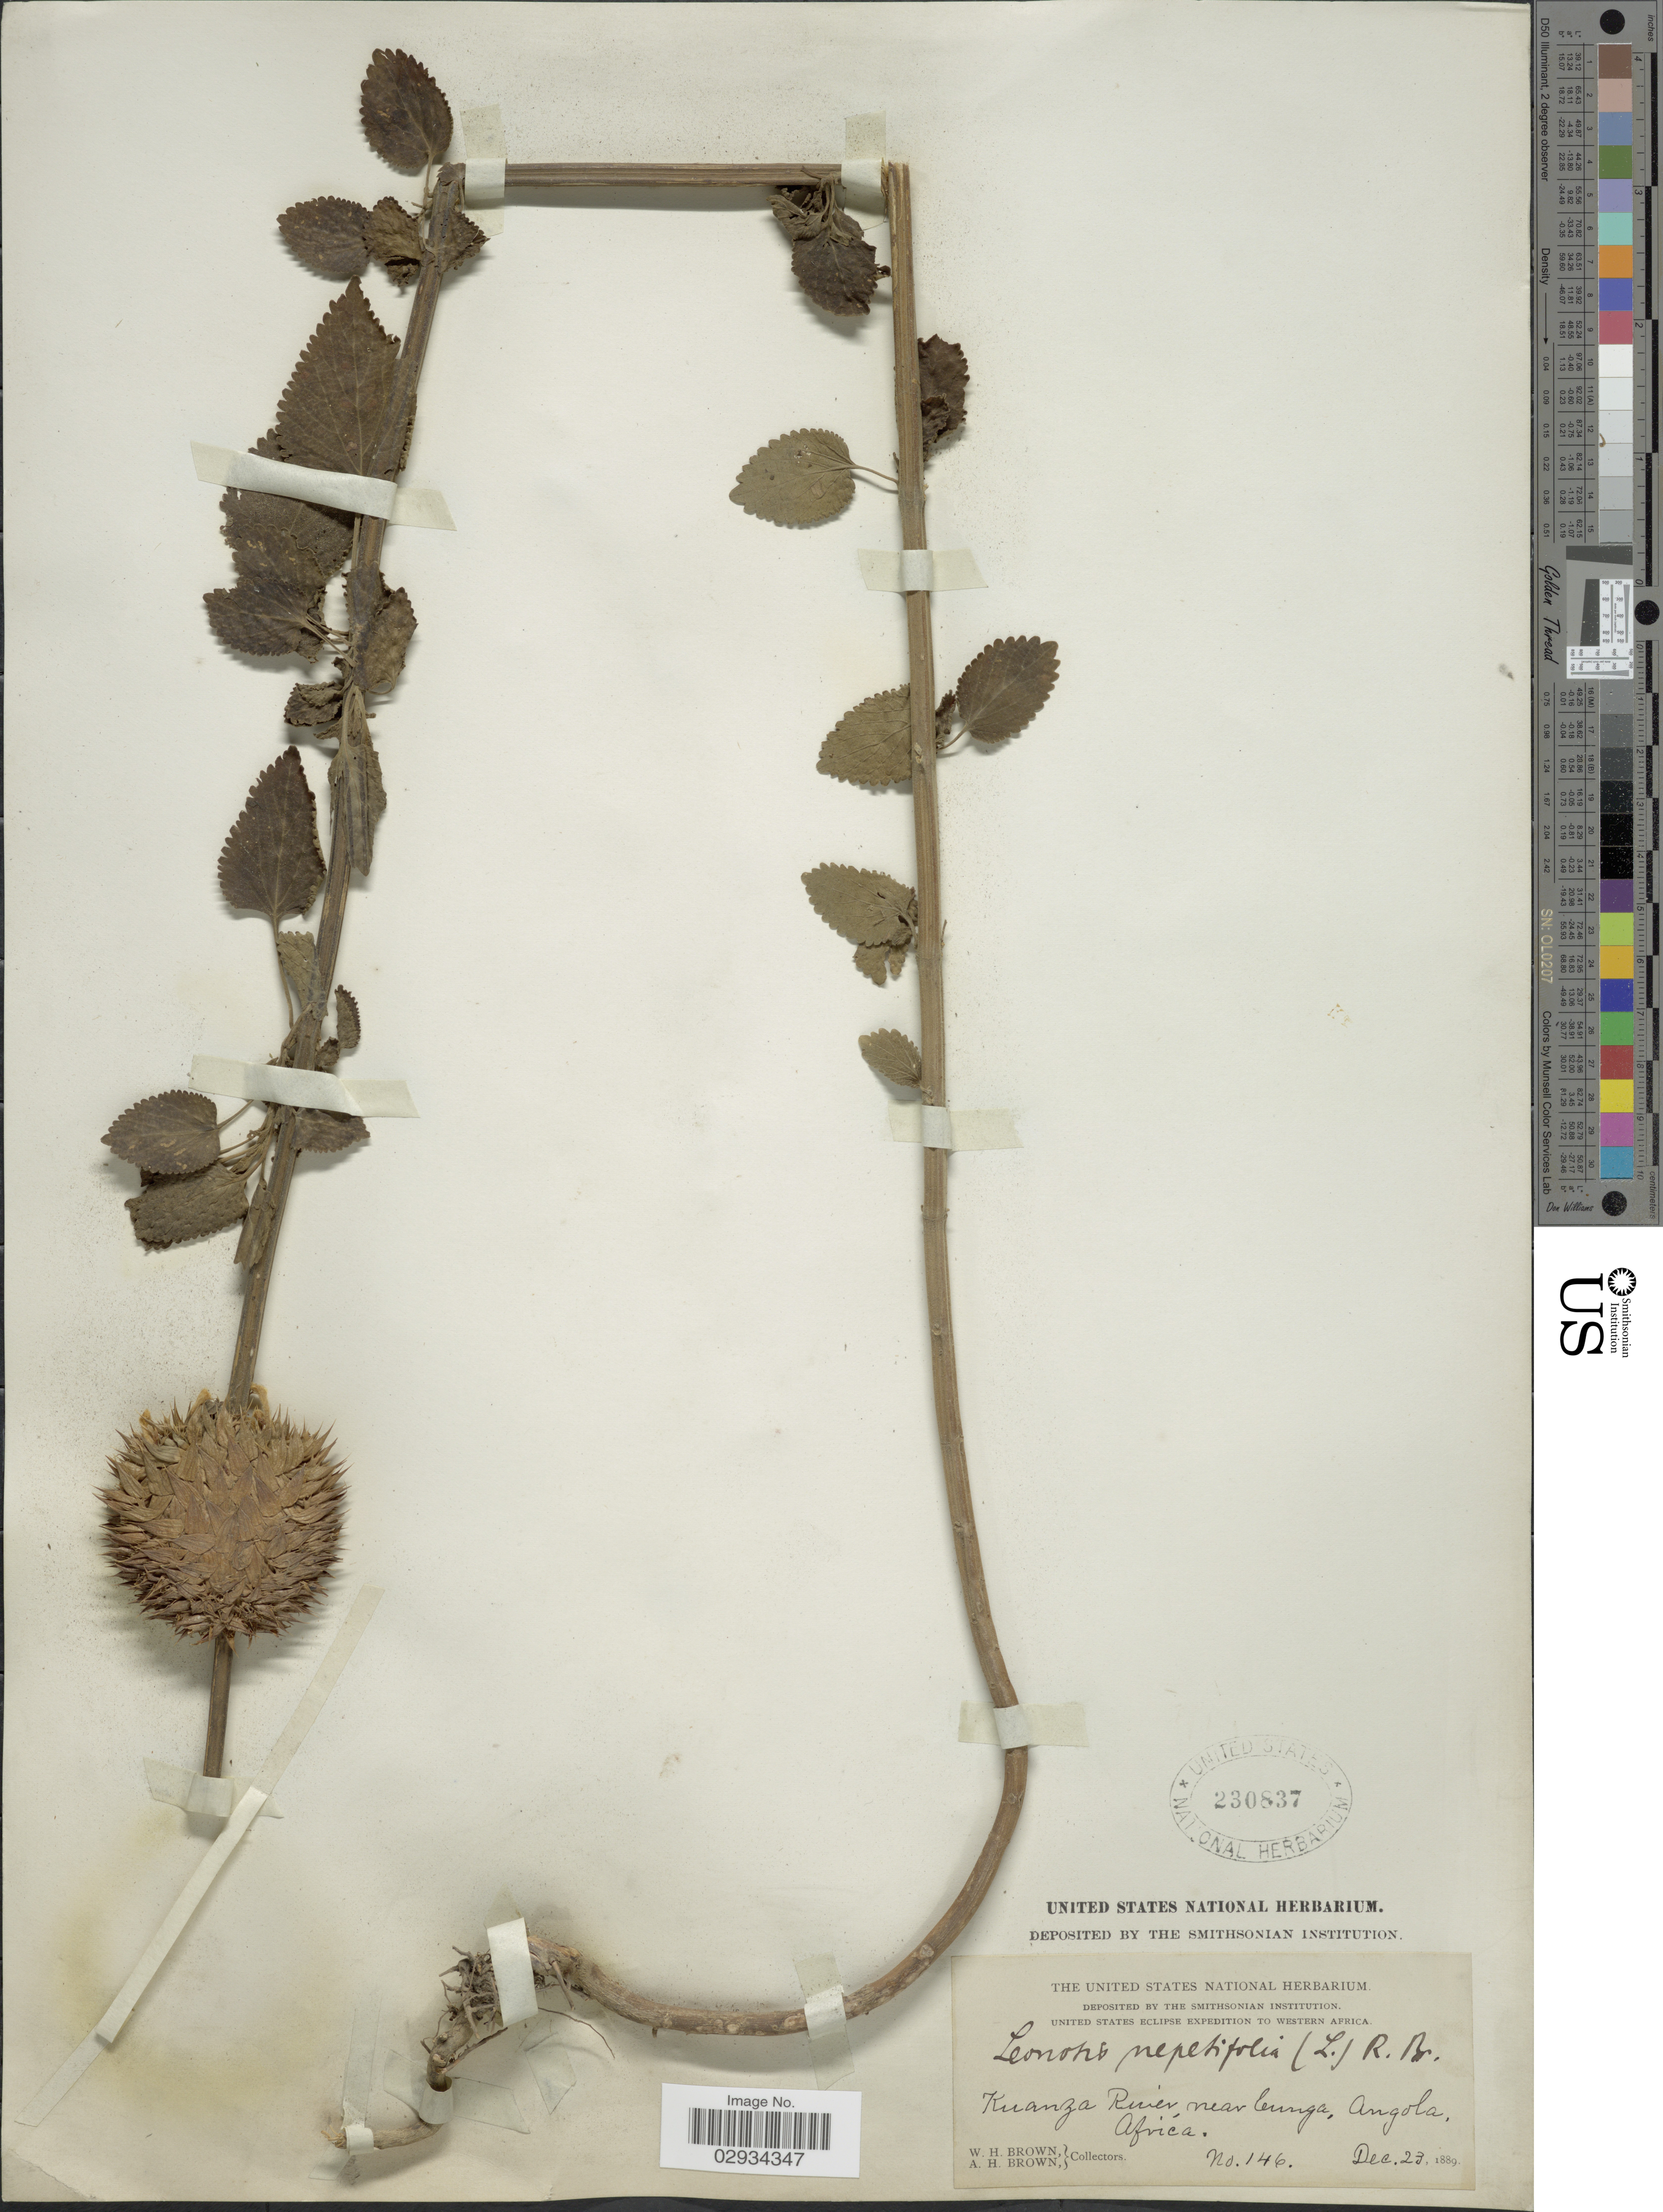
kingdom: Plantae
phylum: Tracheophyta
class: Magnoliopsida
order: Lamiales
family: Lamiaceae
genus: Leonotis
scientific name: Leonotis nepetifolia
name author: (L.) R. Br.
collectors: W. H. Brown & A. H. Brown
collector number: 146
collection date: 1889-12-23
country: Angola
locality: Kuanza River near Cunga.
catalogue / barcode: US 230837